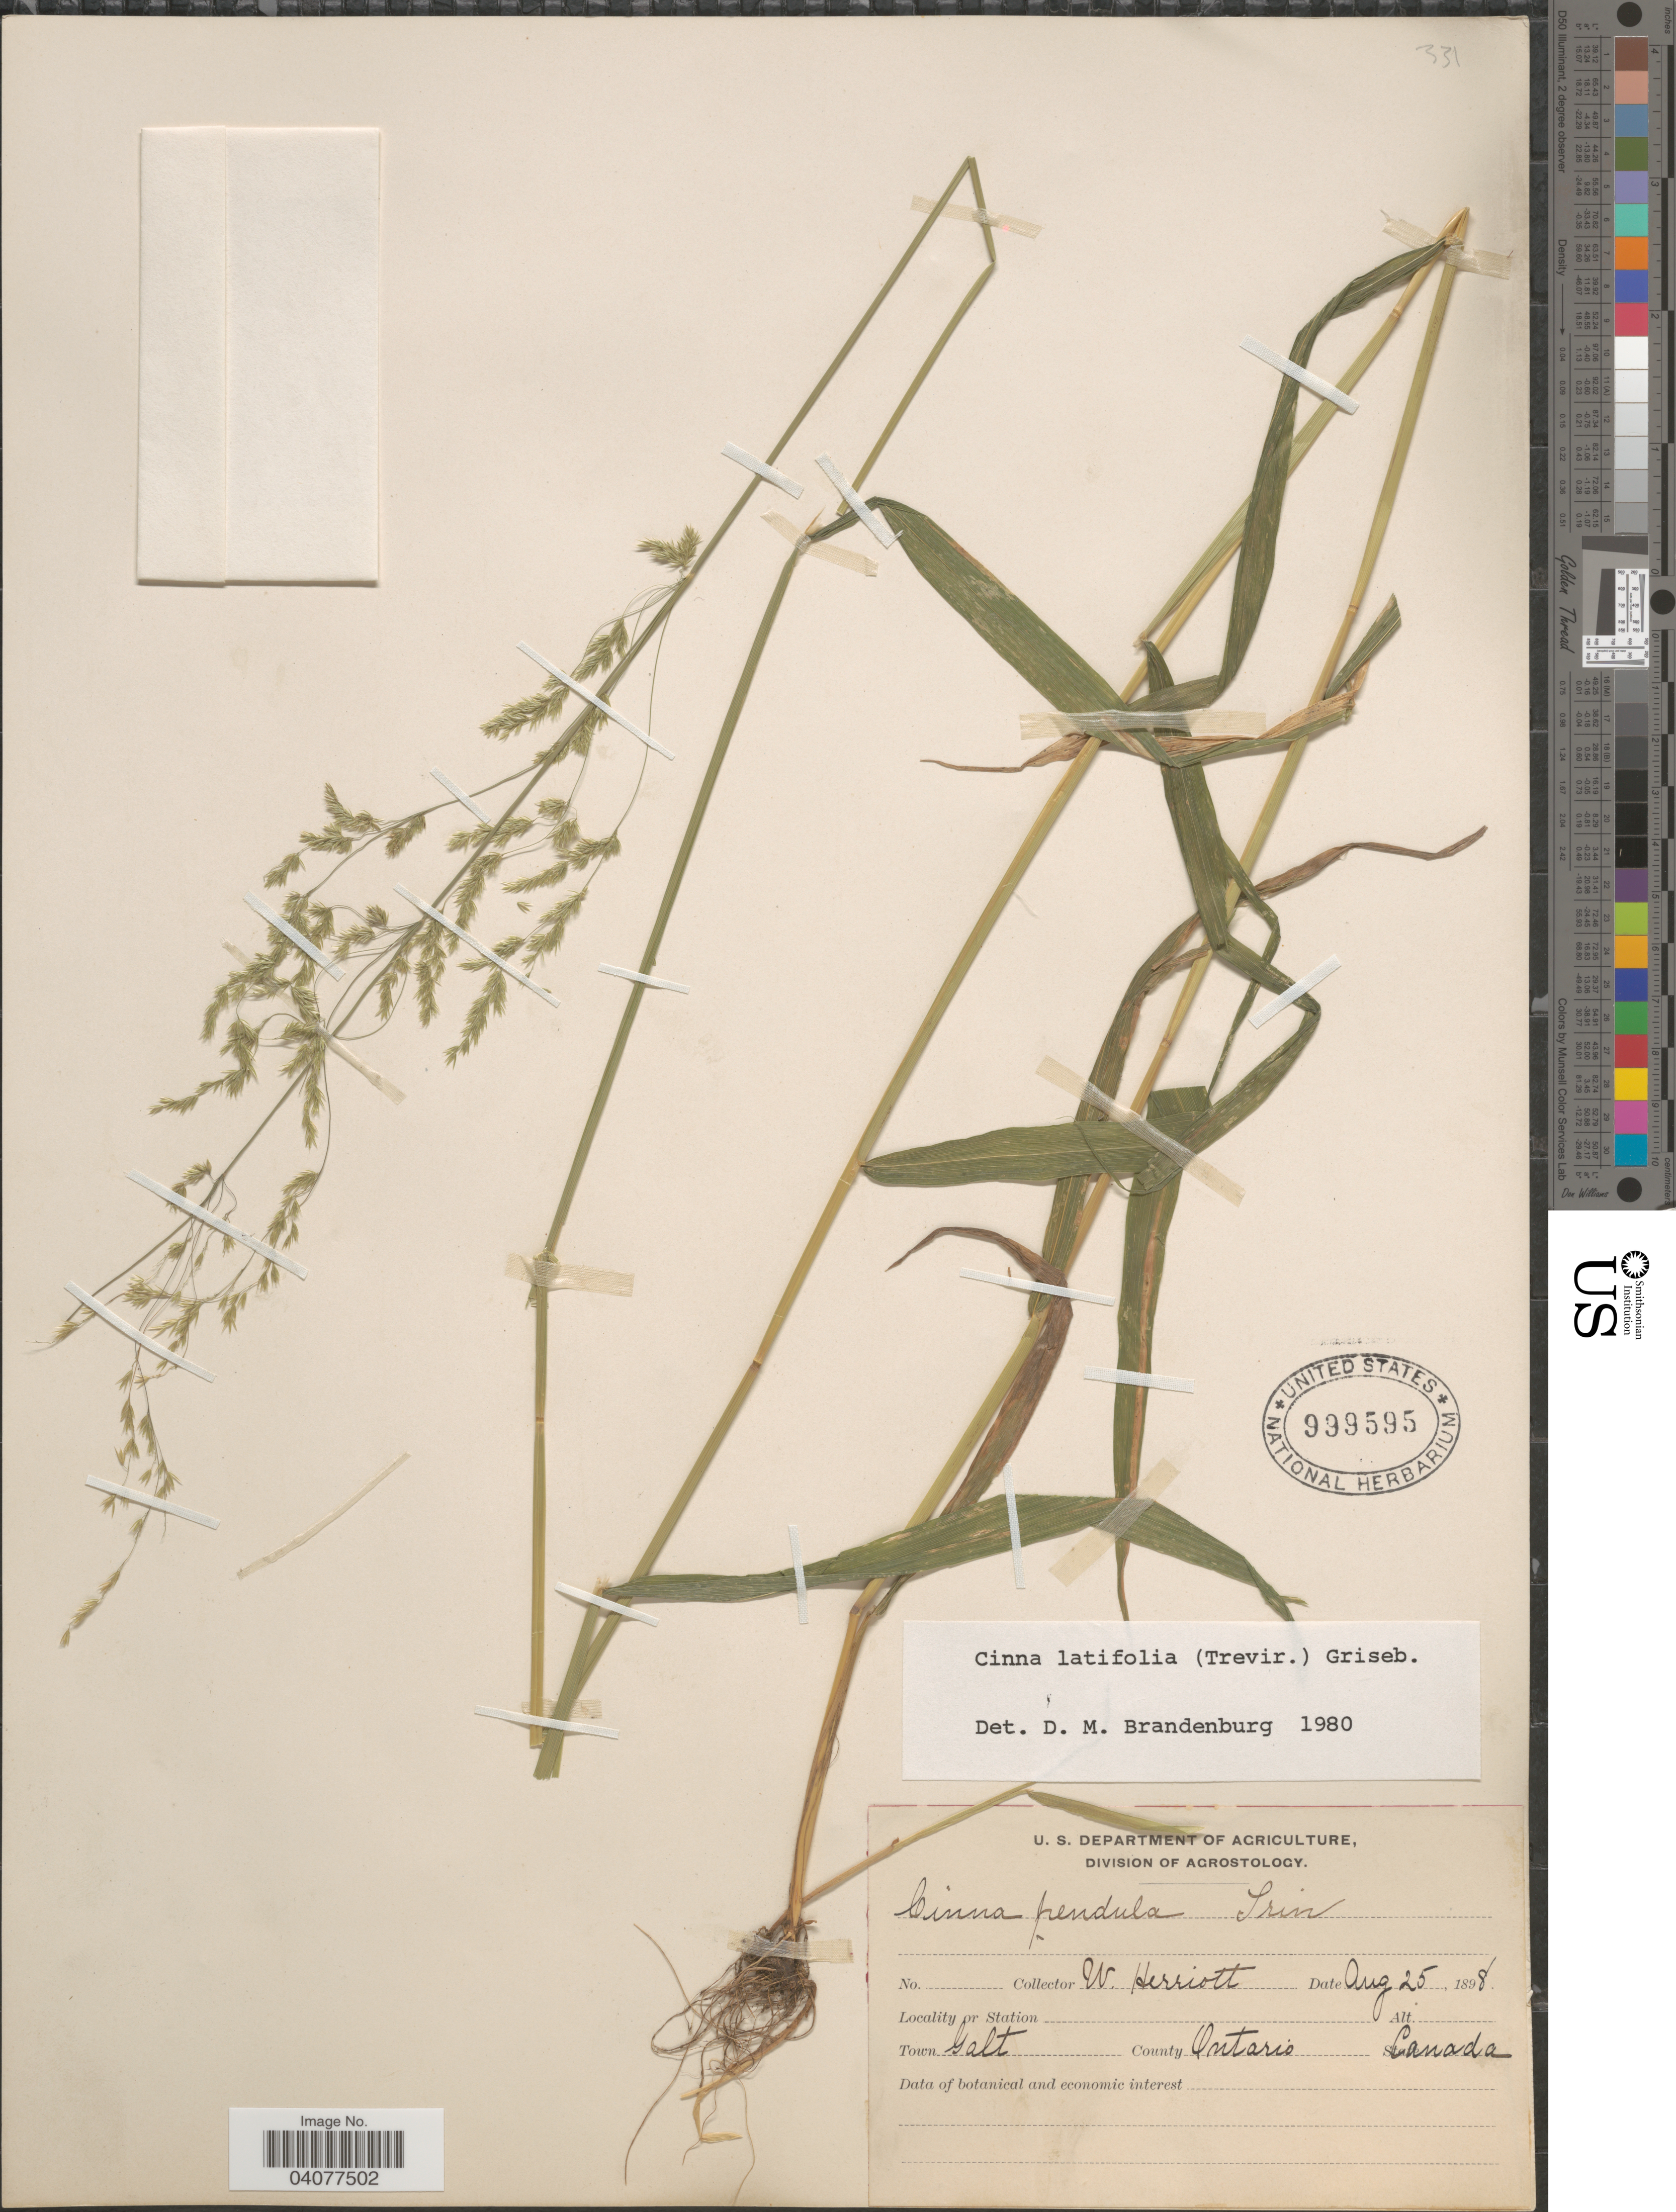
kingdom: Plantae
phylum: Tracheophyta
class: Liliopsida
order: Poales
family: Poaceae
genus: Cinna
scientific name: Cinna latifolia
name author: (Trevir. ex Goeppert) Griseb.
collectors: W. Herriot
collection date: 1898-08-25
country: Canada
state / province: Ontario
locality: Town Galt.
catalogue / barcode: US 999595